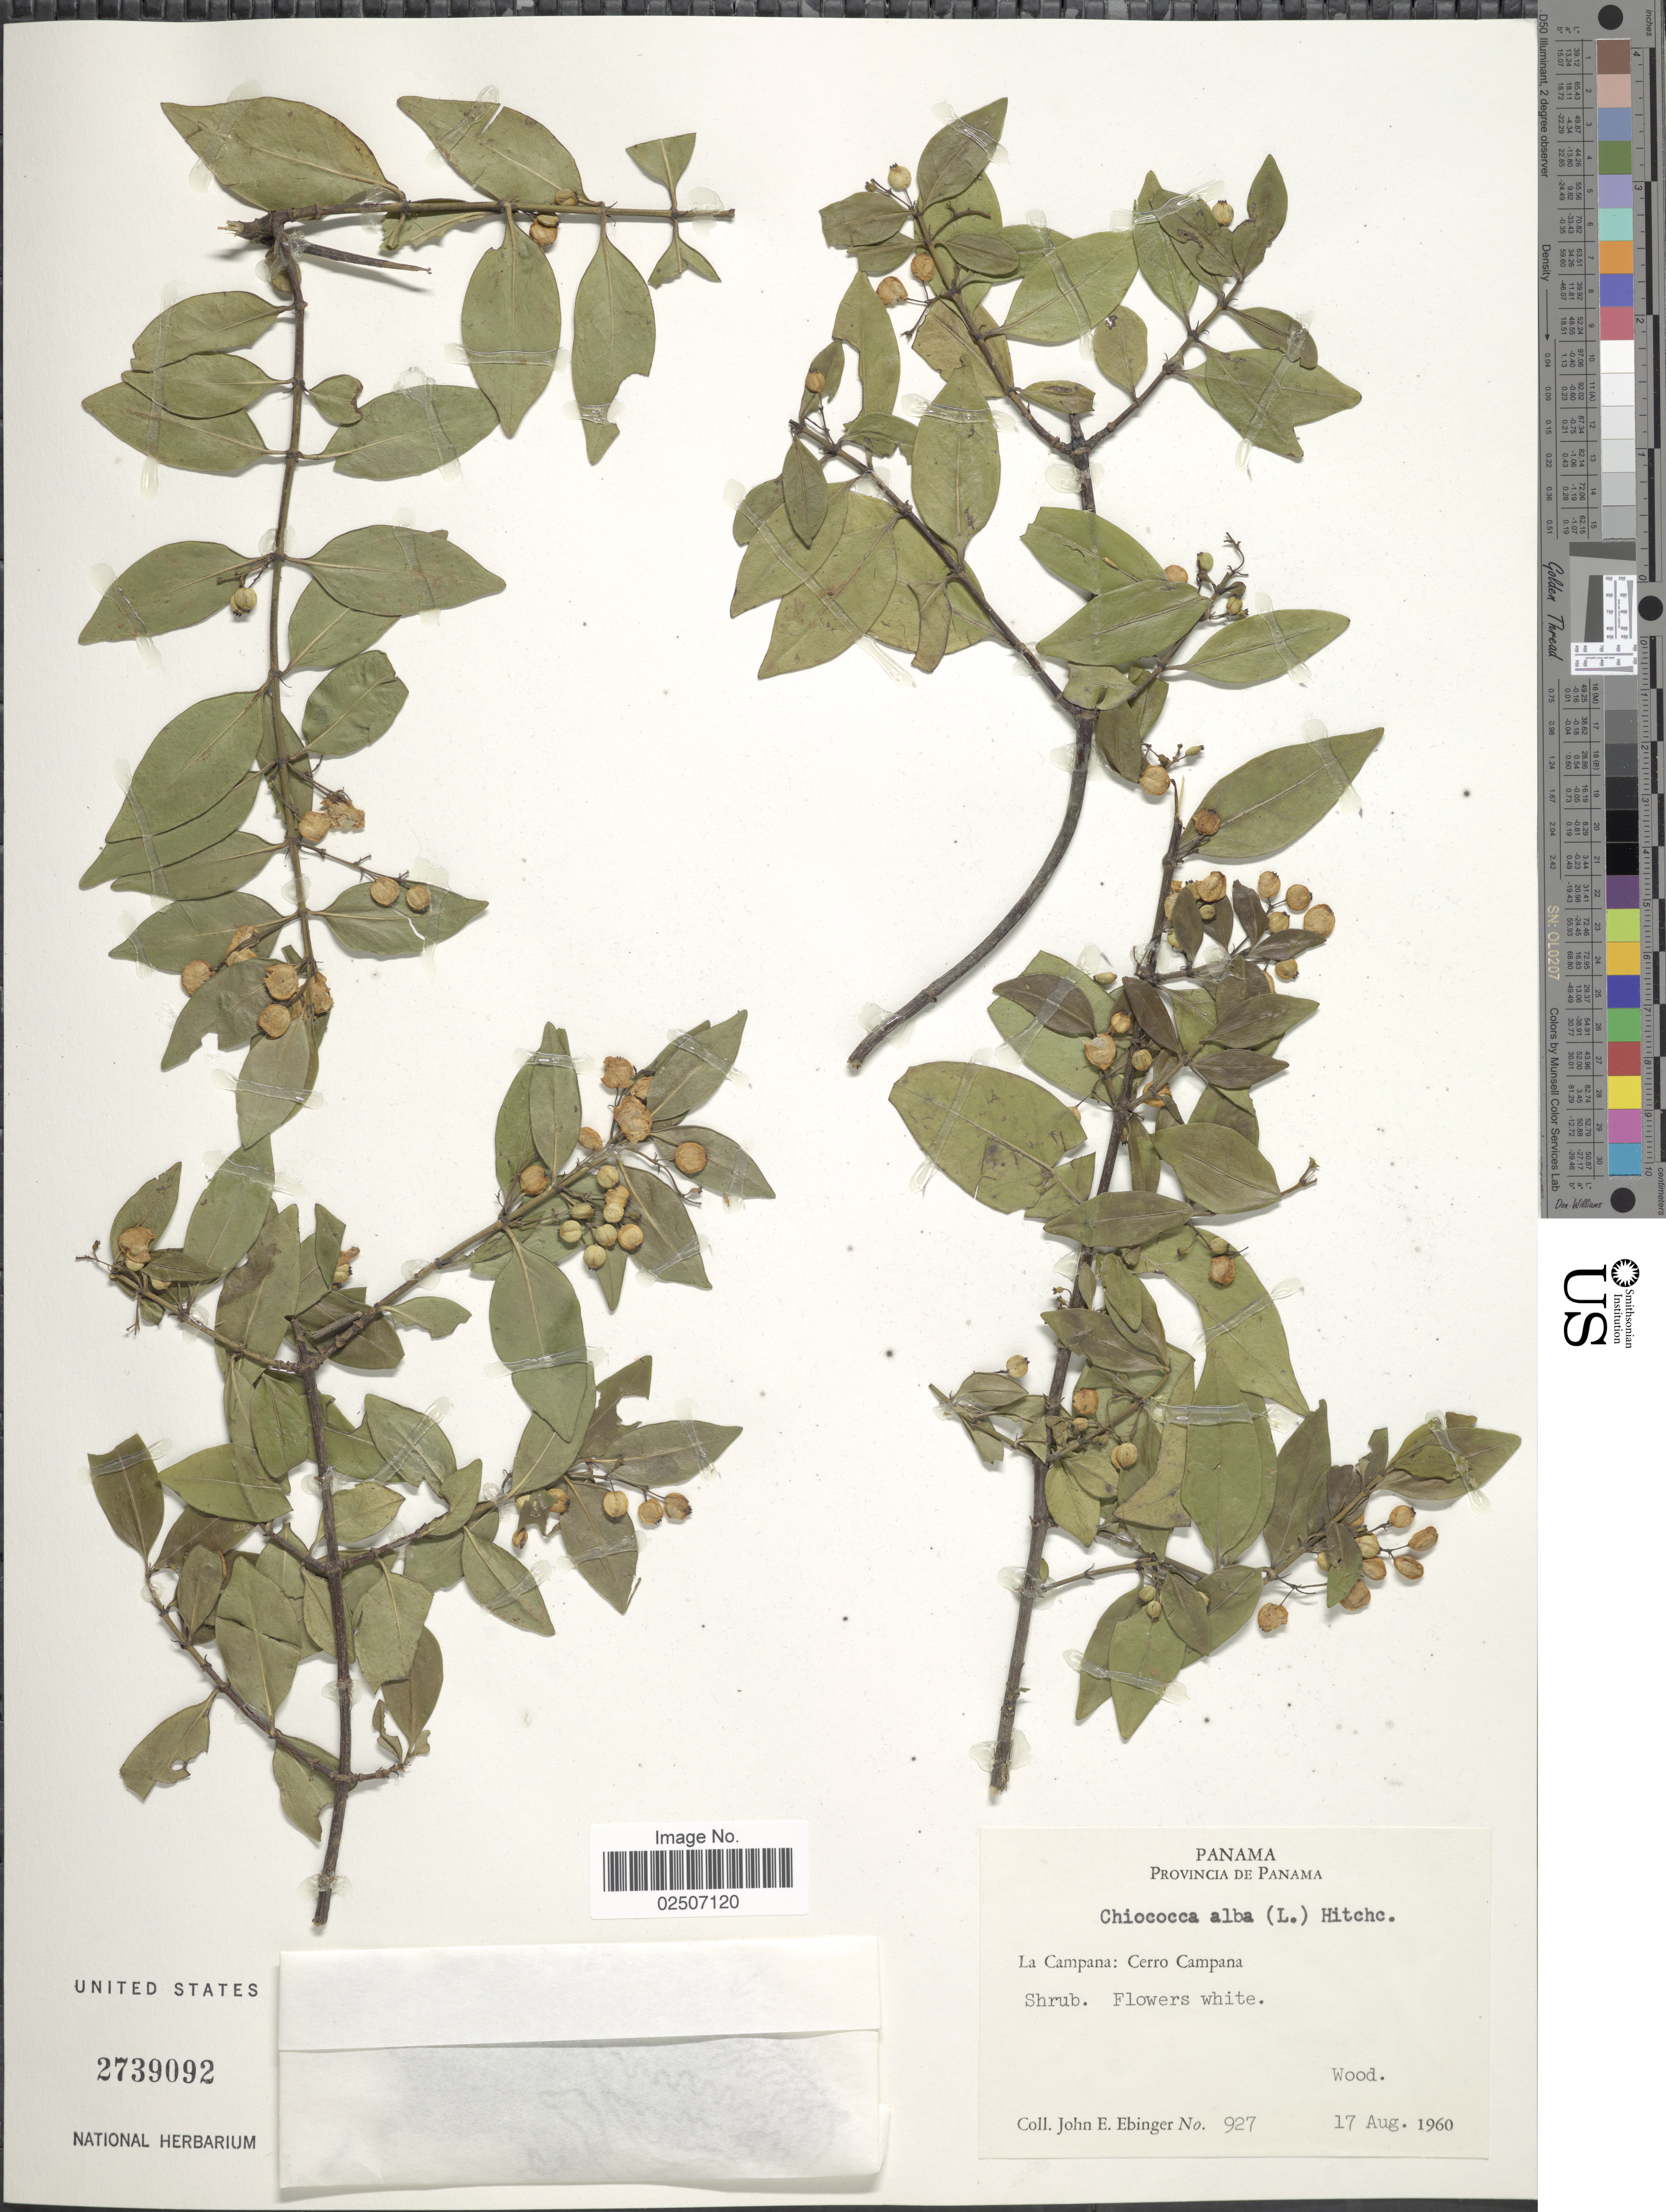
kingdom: Plantae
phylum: Tracheophyta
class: Magnoliopsida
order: Gentianales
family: Rubiaceae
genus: Chiococca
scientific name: Chiococca alba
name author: (L.) Hitchc.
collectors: J. Ebinger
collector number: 927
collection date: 1960-08-17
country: Panama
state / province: Panamá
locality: Provincia de Panama. La Campana; Cerro Campana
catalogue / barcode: US 2739092